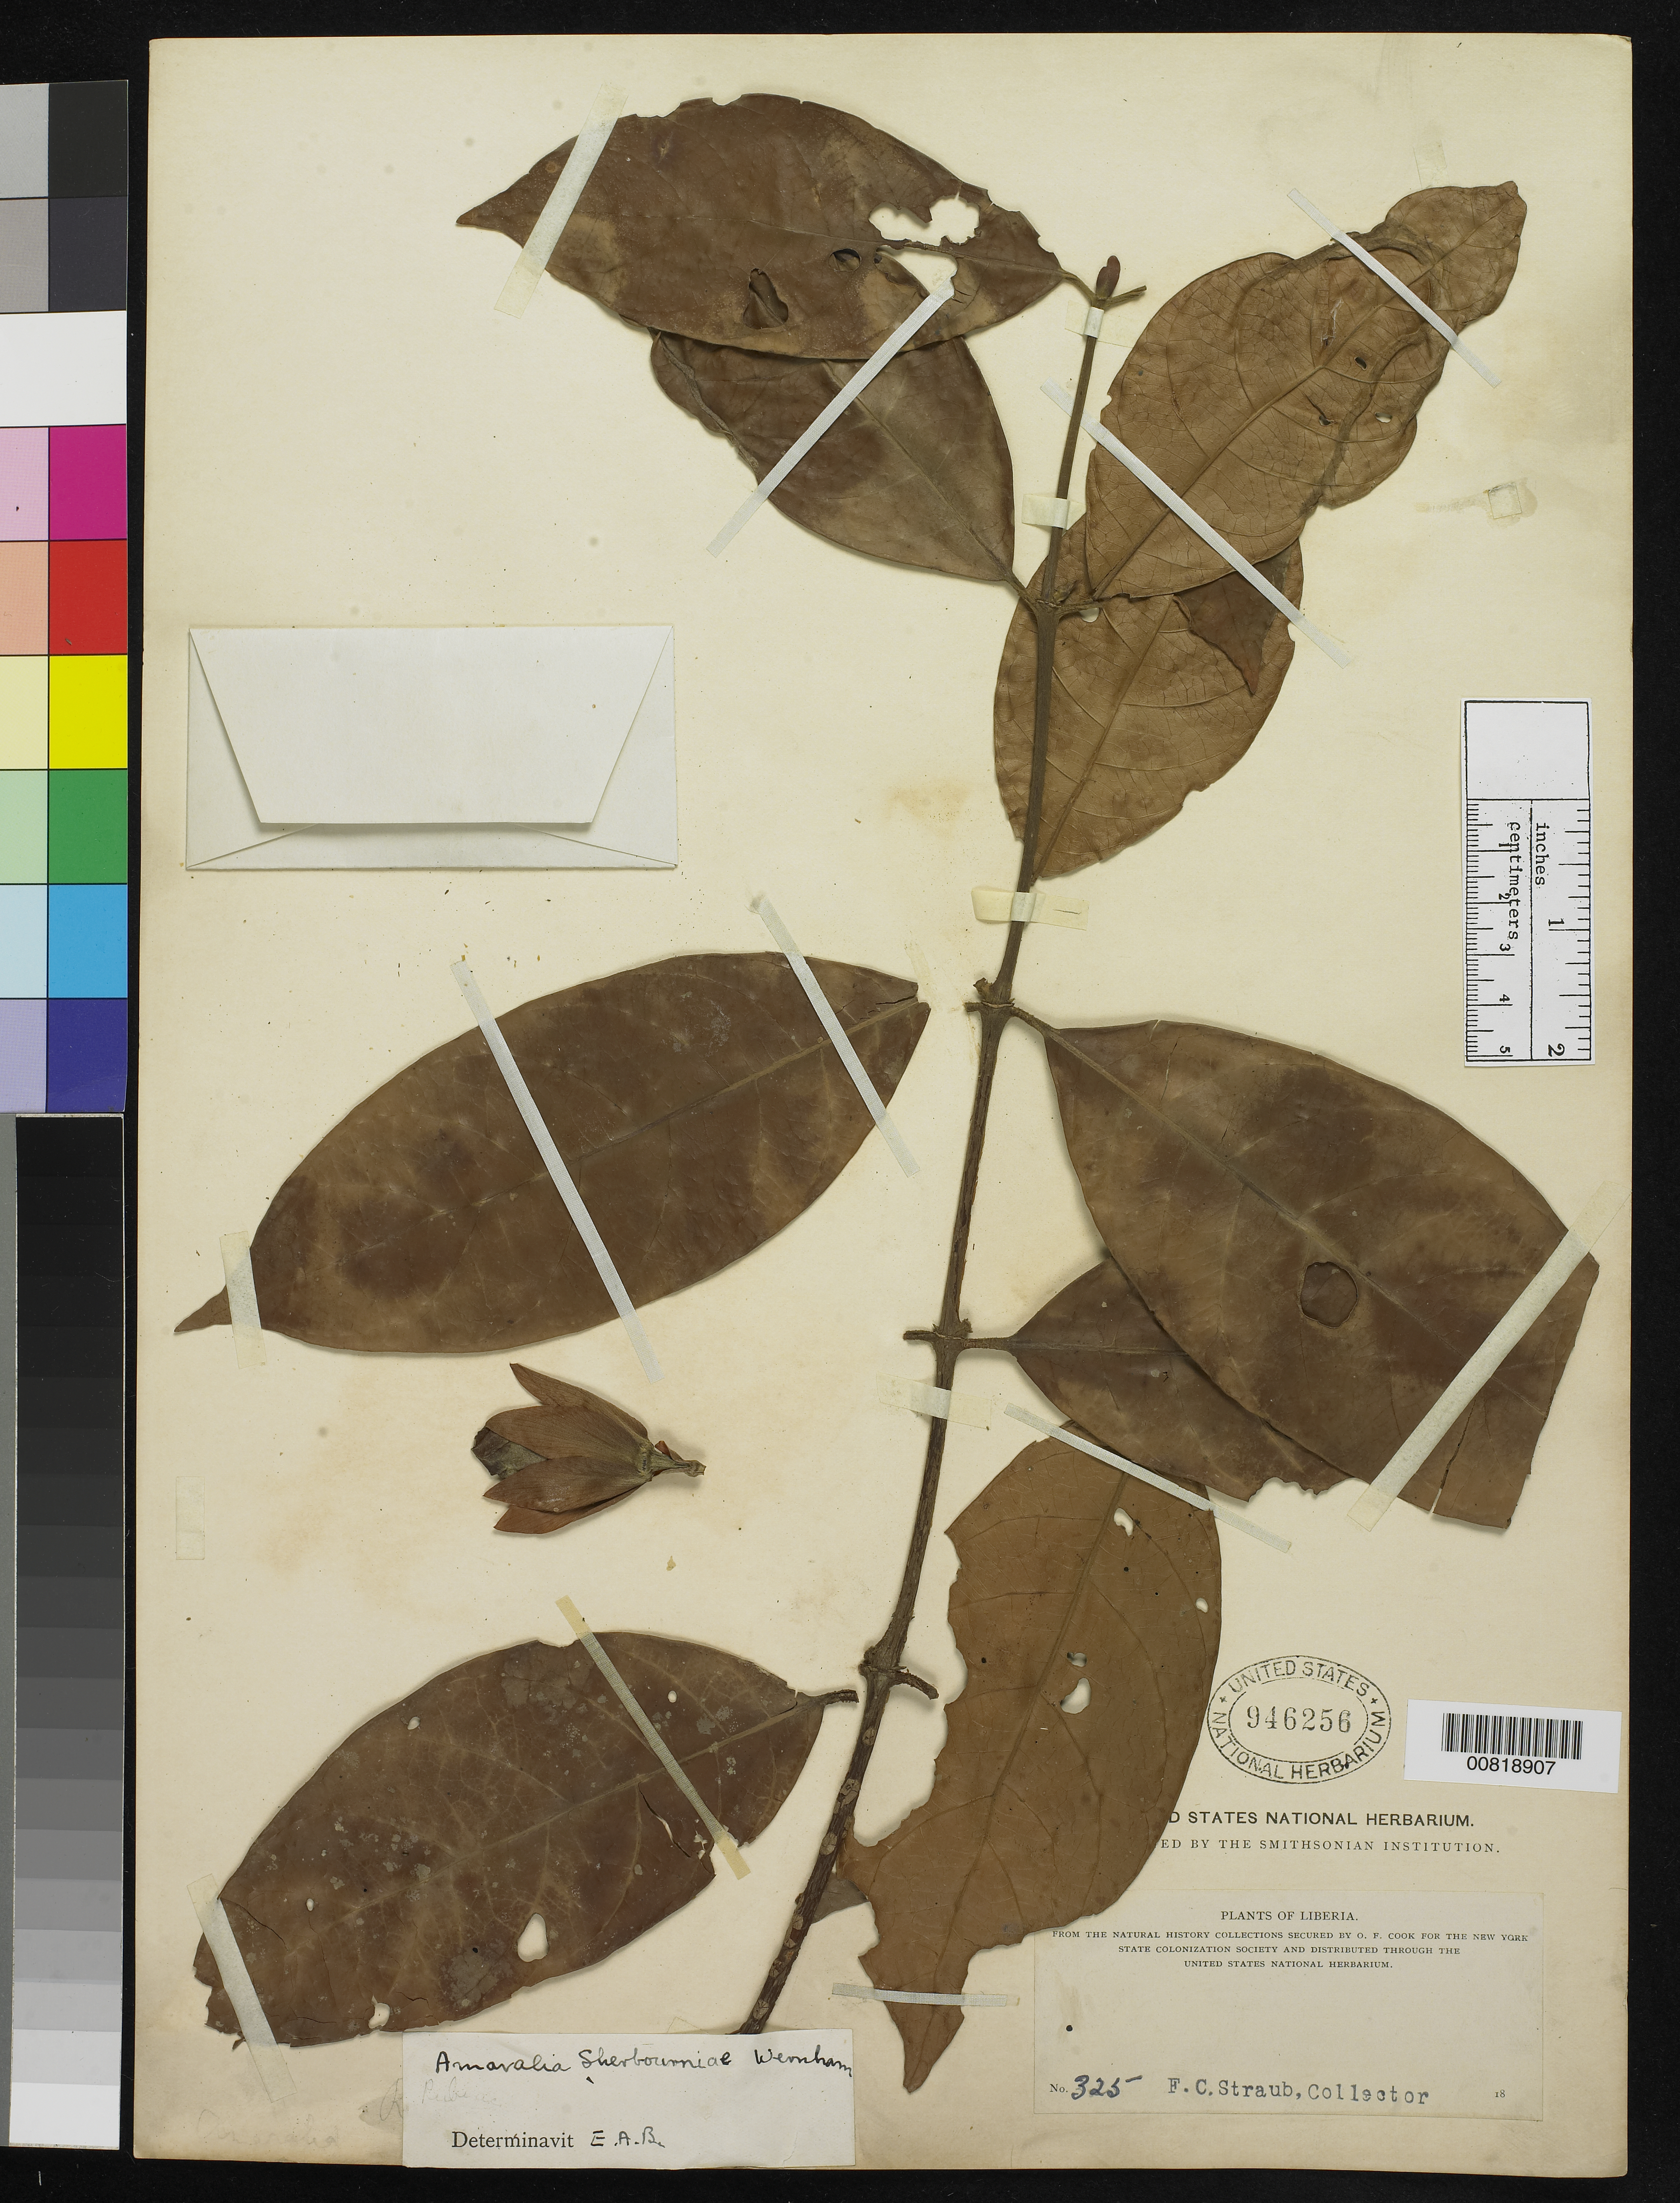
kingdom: Plantae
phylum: Tracheophyta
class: Magnoliopsida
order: Gentianales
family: Rubiaceae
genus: Amaralia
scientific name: Amaralia sherbournia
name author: (Hook.) Wernham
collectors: F. Straub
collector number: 325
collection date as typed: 18--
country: Liberia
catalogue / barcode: US 946256